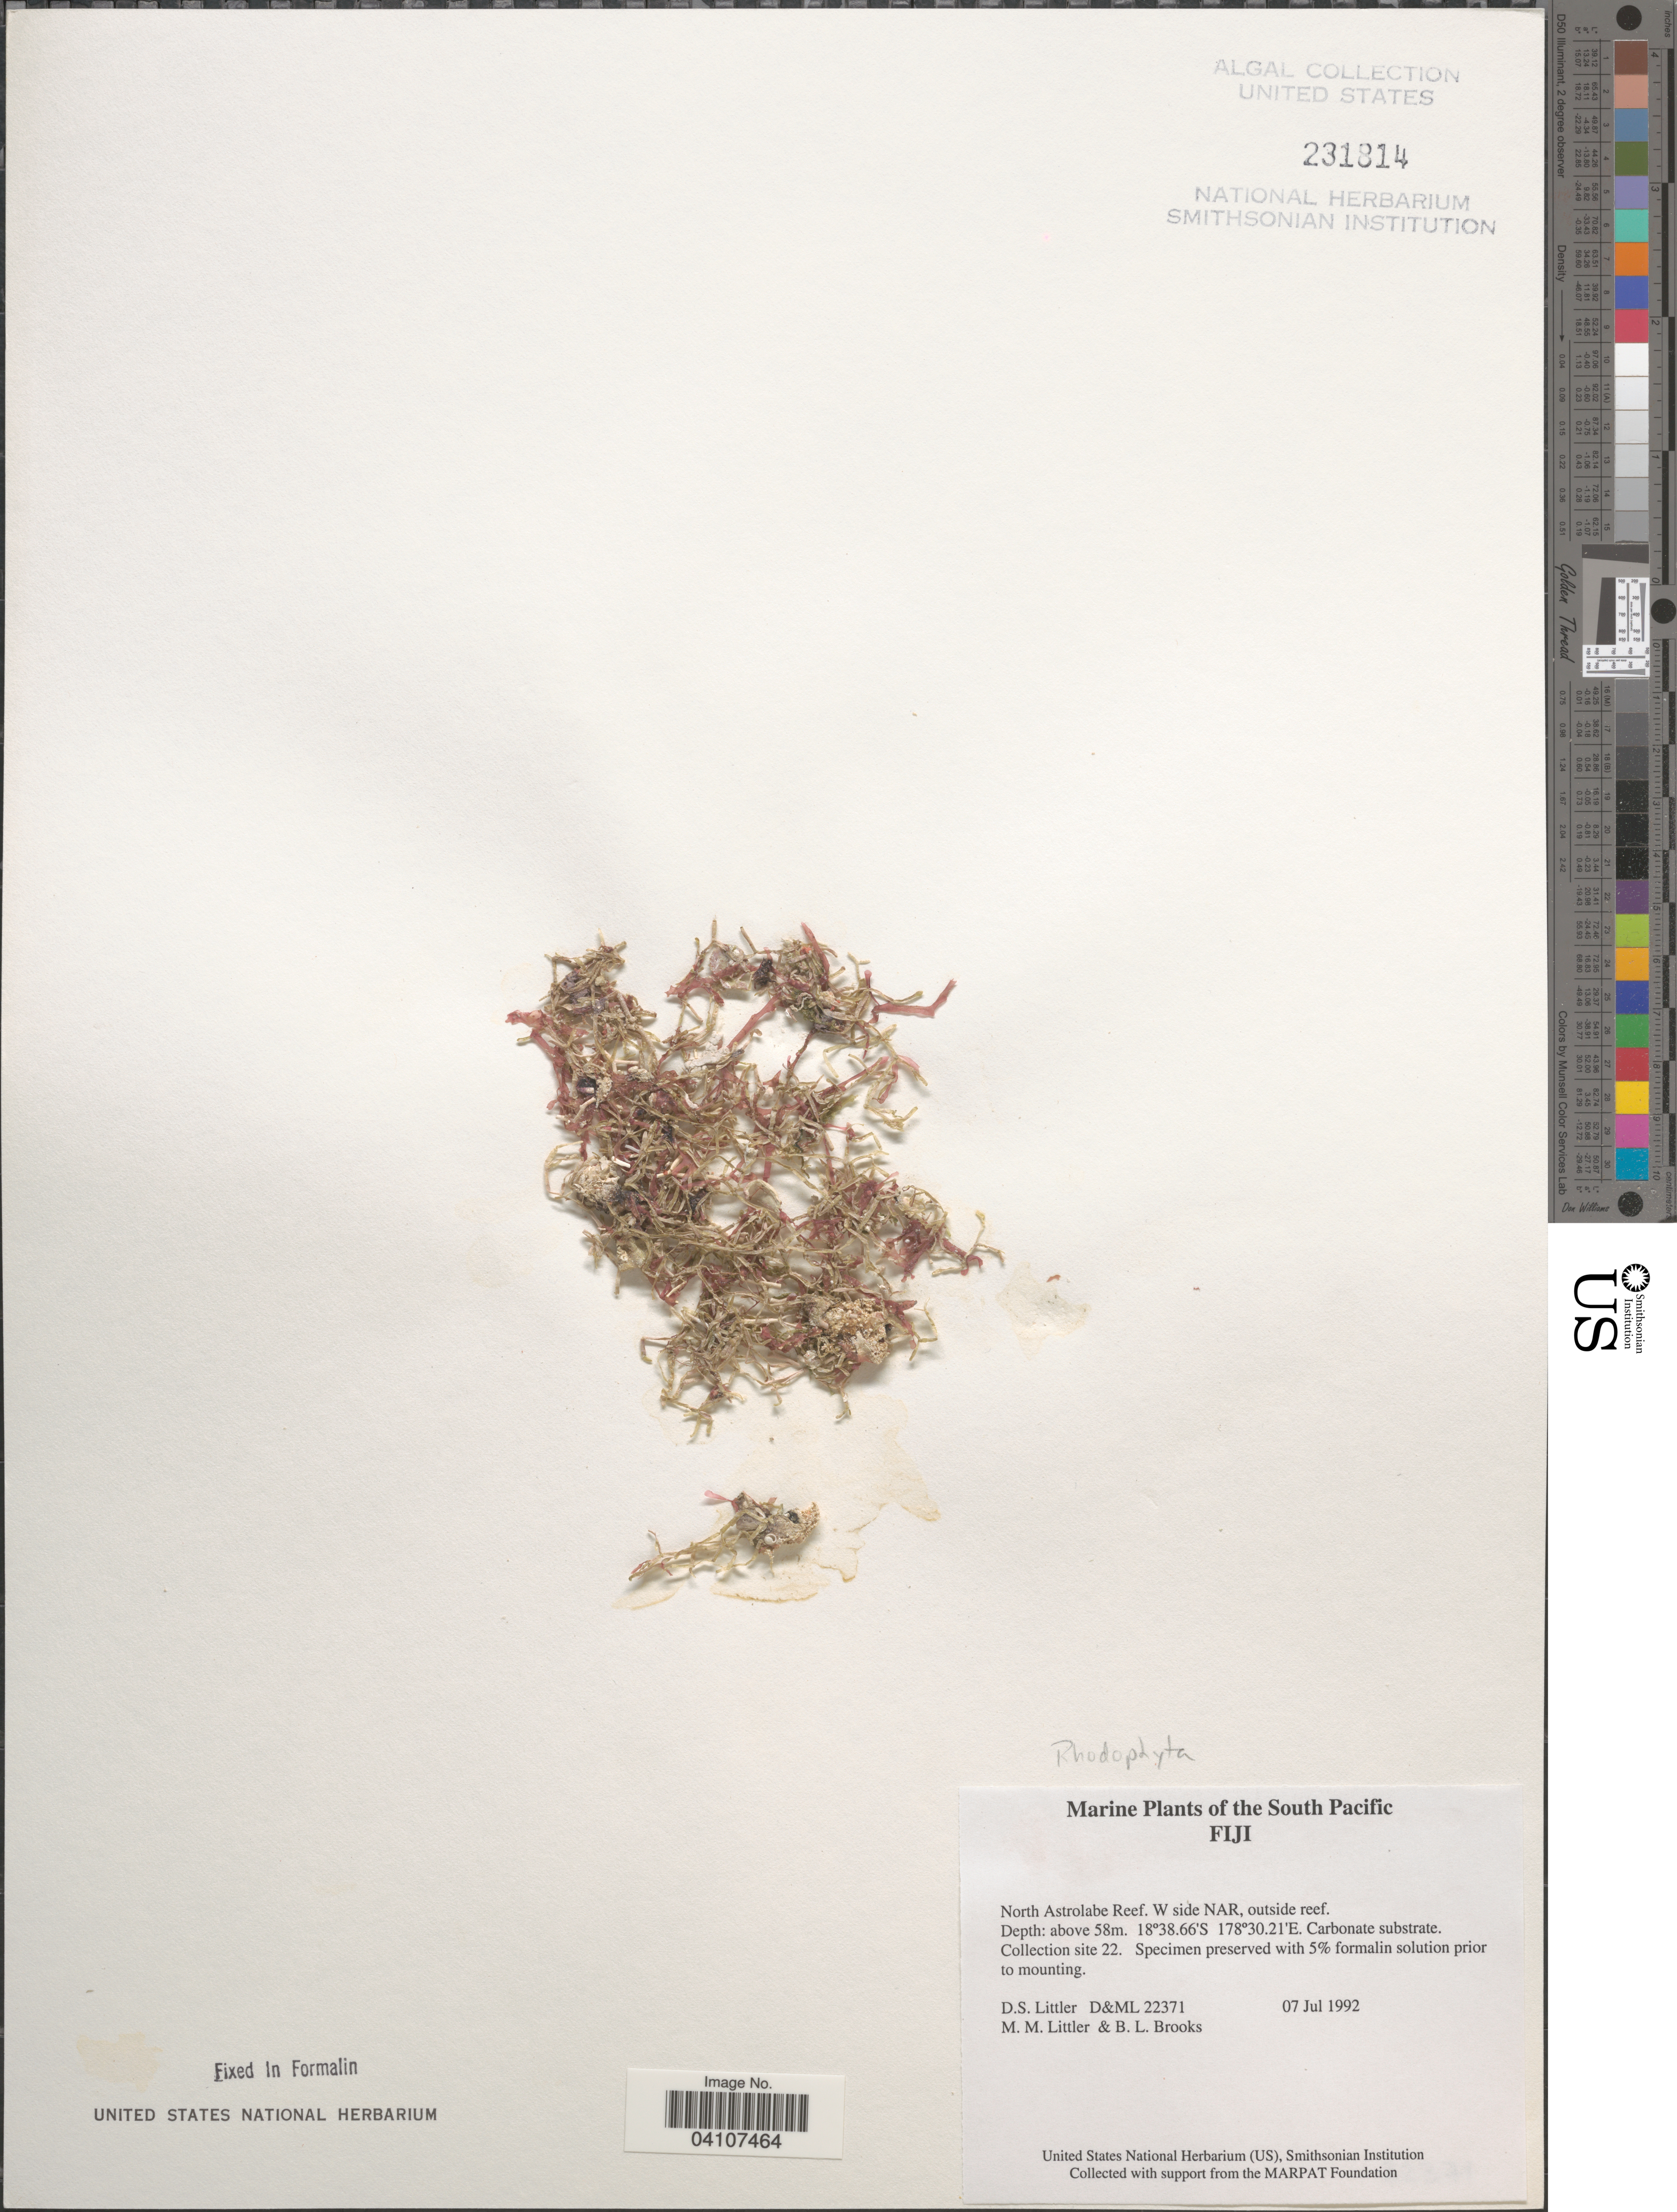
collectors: D. S. Littler & B. Brooks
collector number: D&ML 22371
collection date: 1992-07-07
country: Fiji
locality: The South Pacific. North Astrolabe Reef. W side NAR, outside reef. Collection site 22.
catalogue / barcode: US 231814